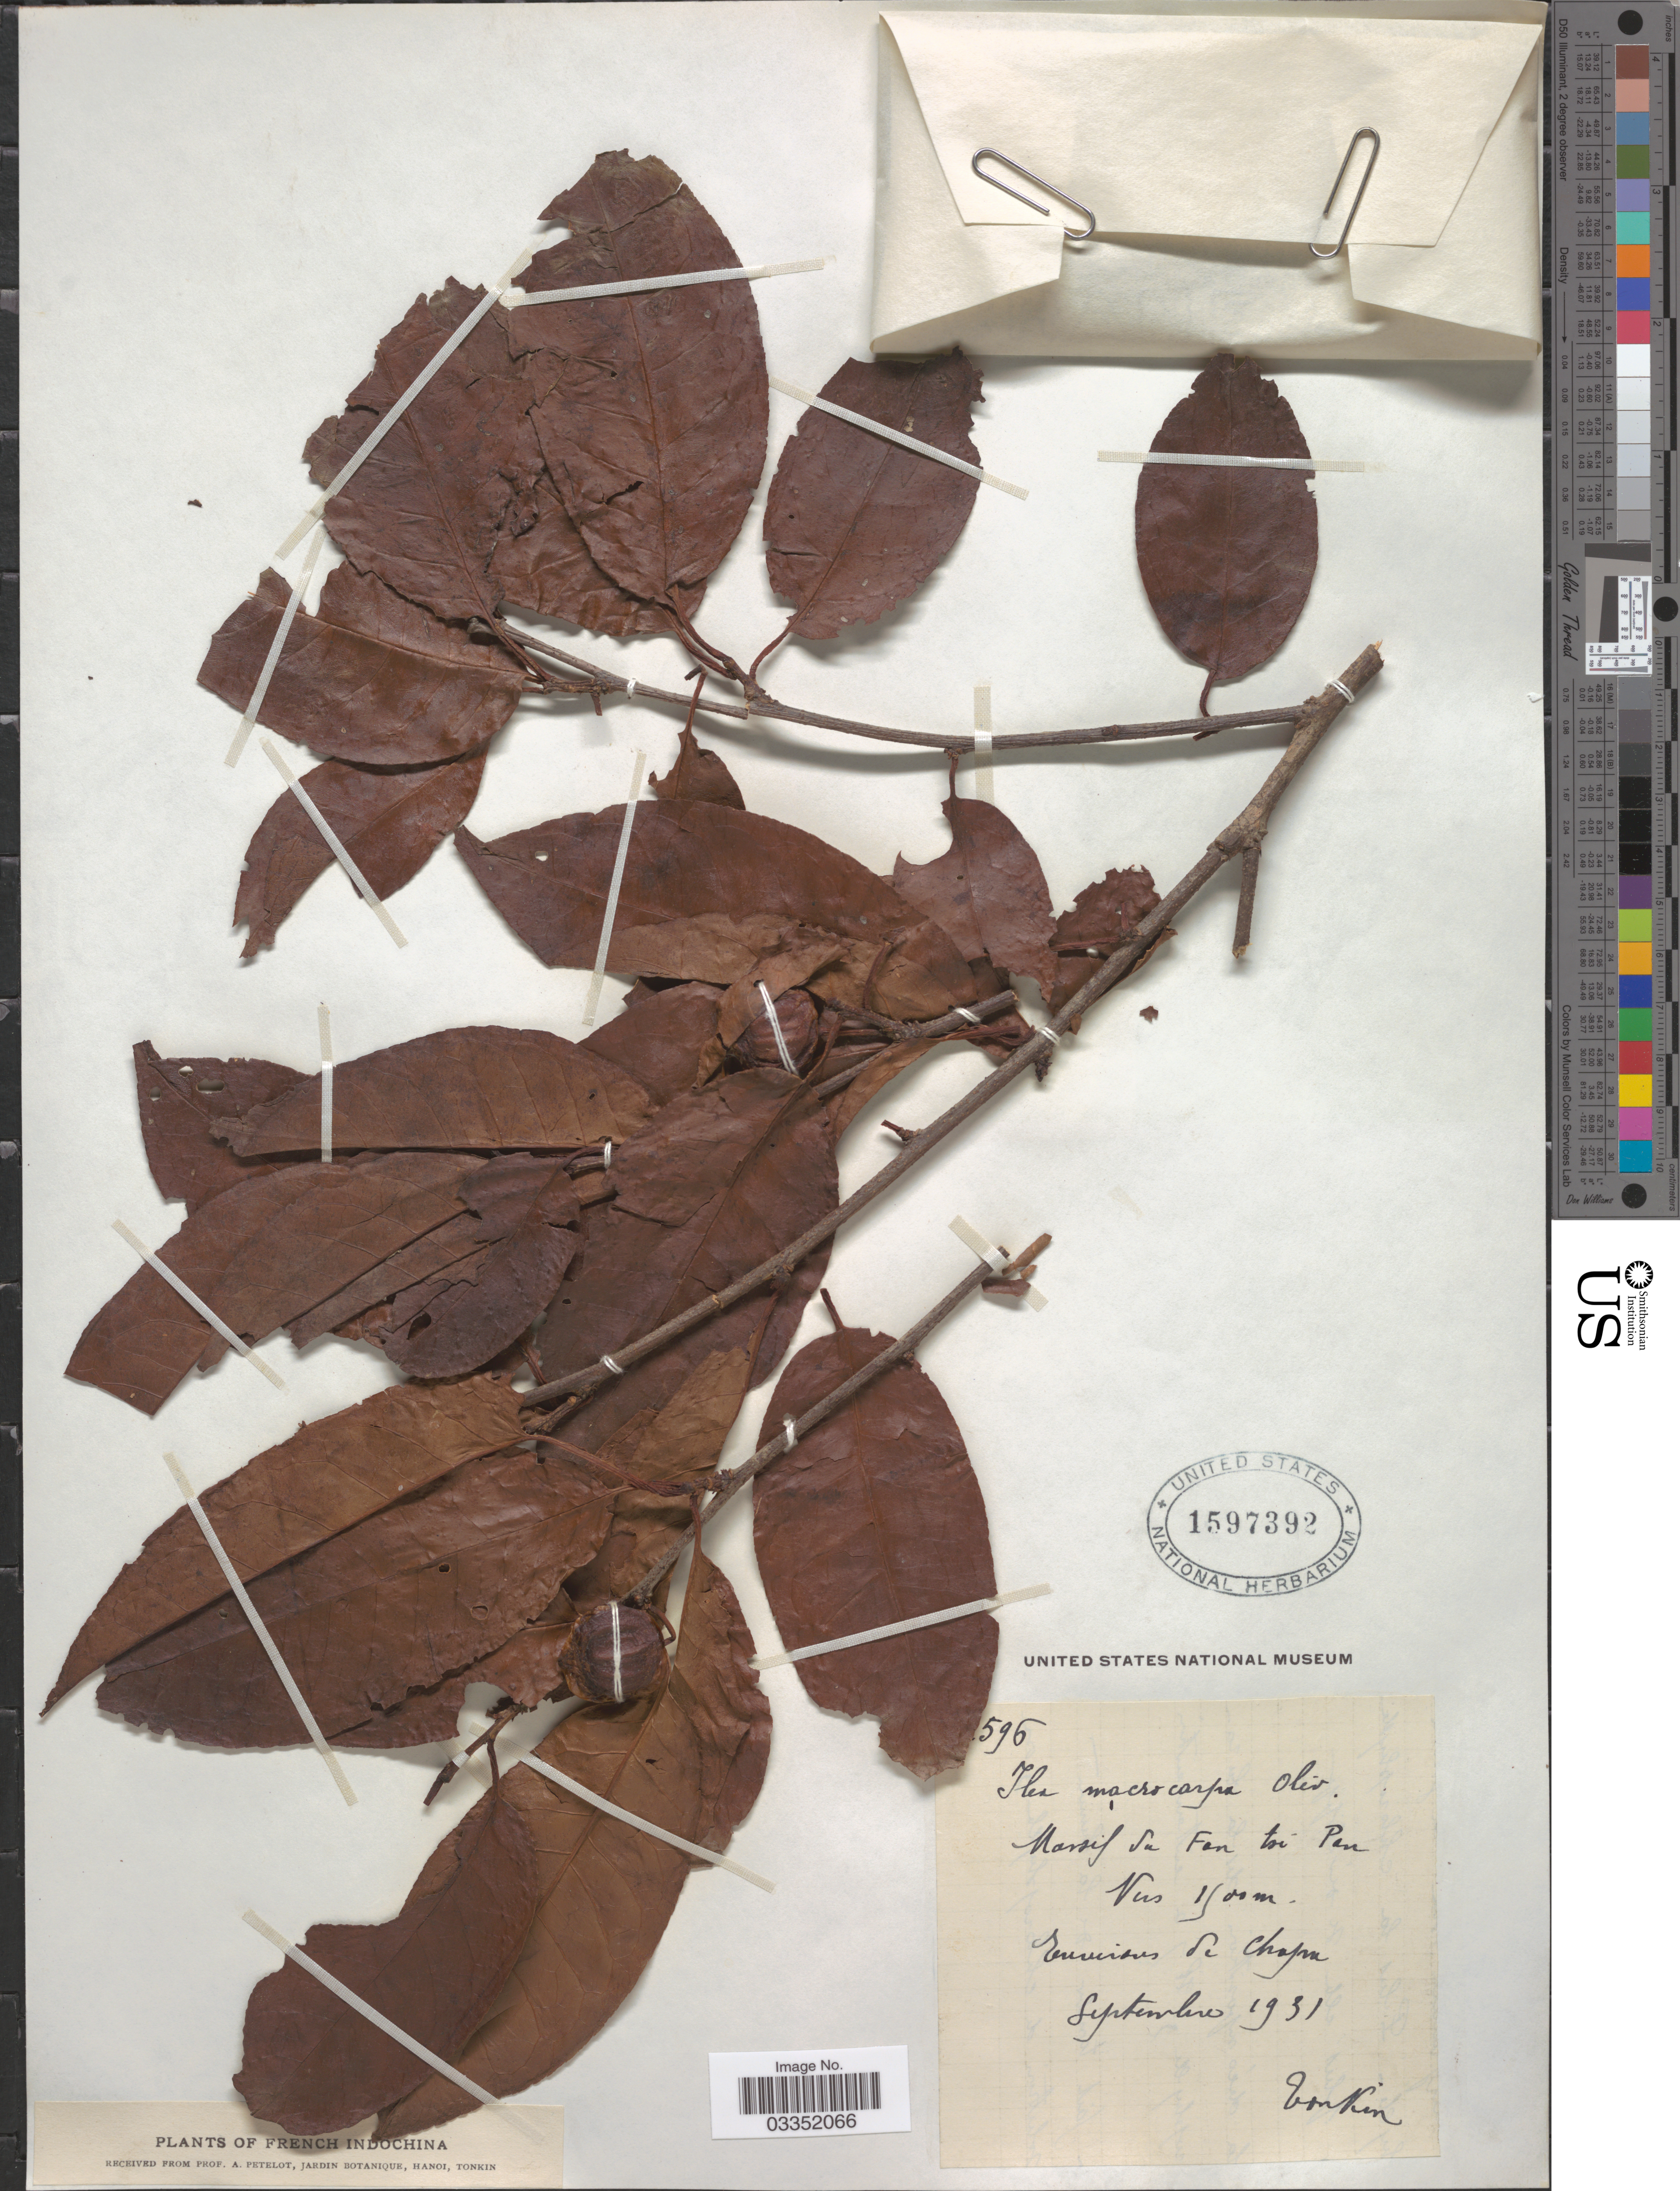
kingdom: Plantae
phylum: Tracheophyta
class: Magnoliopsida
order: Aquifoliales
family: Aquifoliaceae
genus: Ilex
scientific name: Ilex macrocarpa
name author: Oliv.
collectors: A. Petelot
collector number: !596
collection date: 1931-09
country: Vietnam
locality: French Indochina. Massif du Fan tsi [interpreted] Pan. Environs de Chapa.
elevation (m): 1500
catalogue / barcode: US 1597392